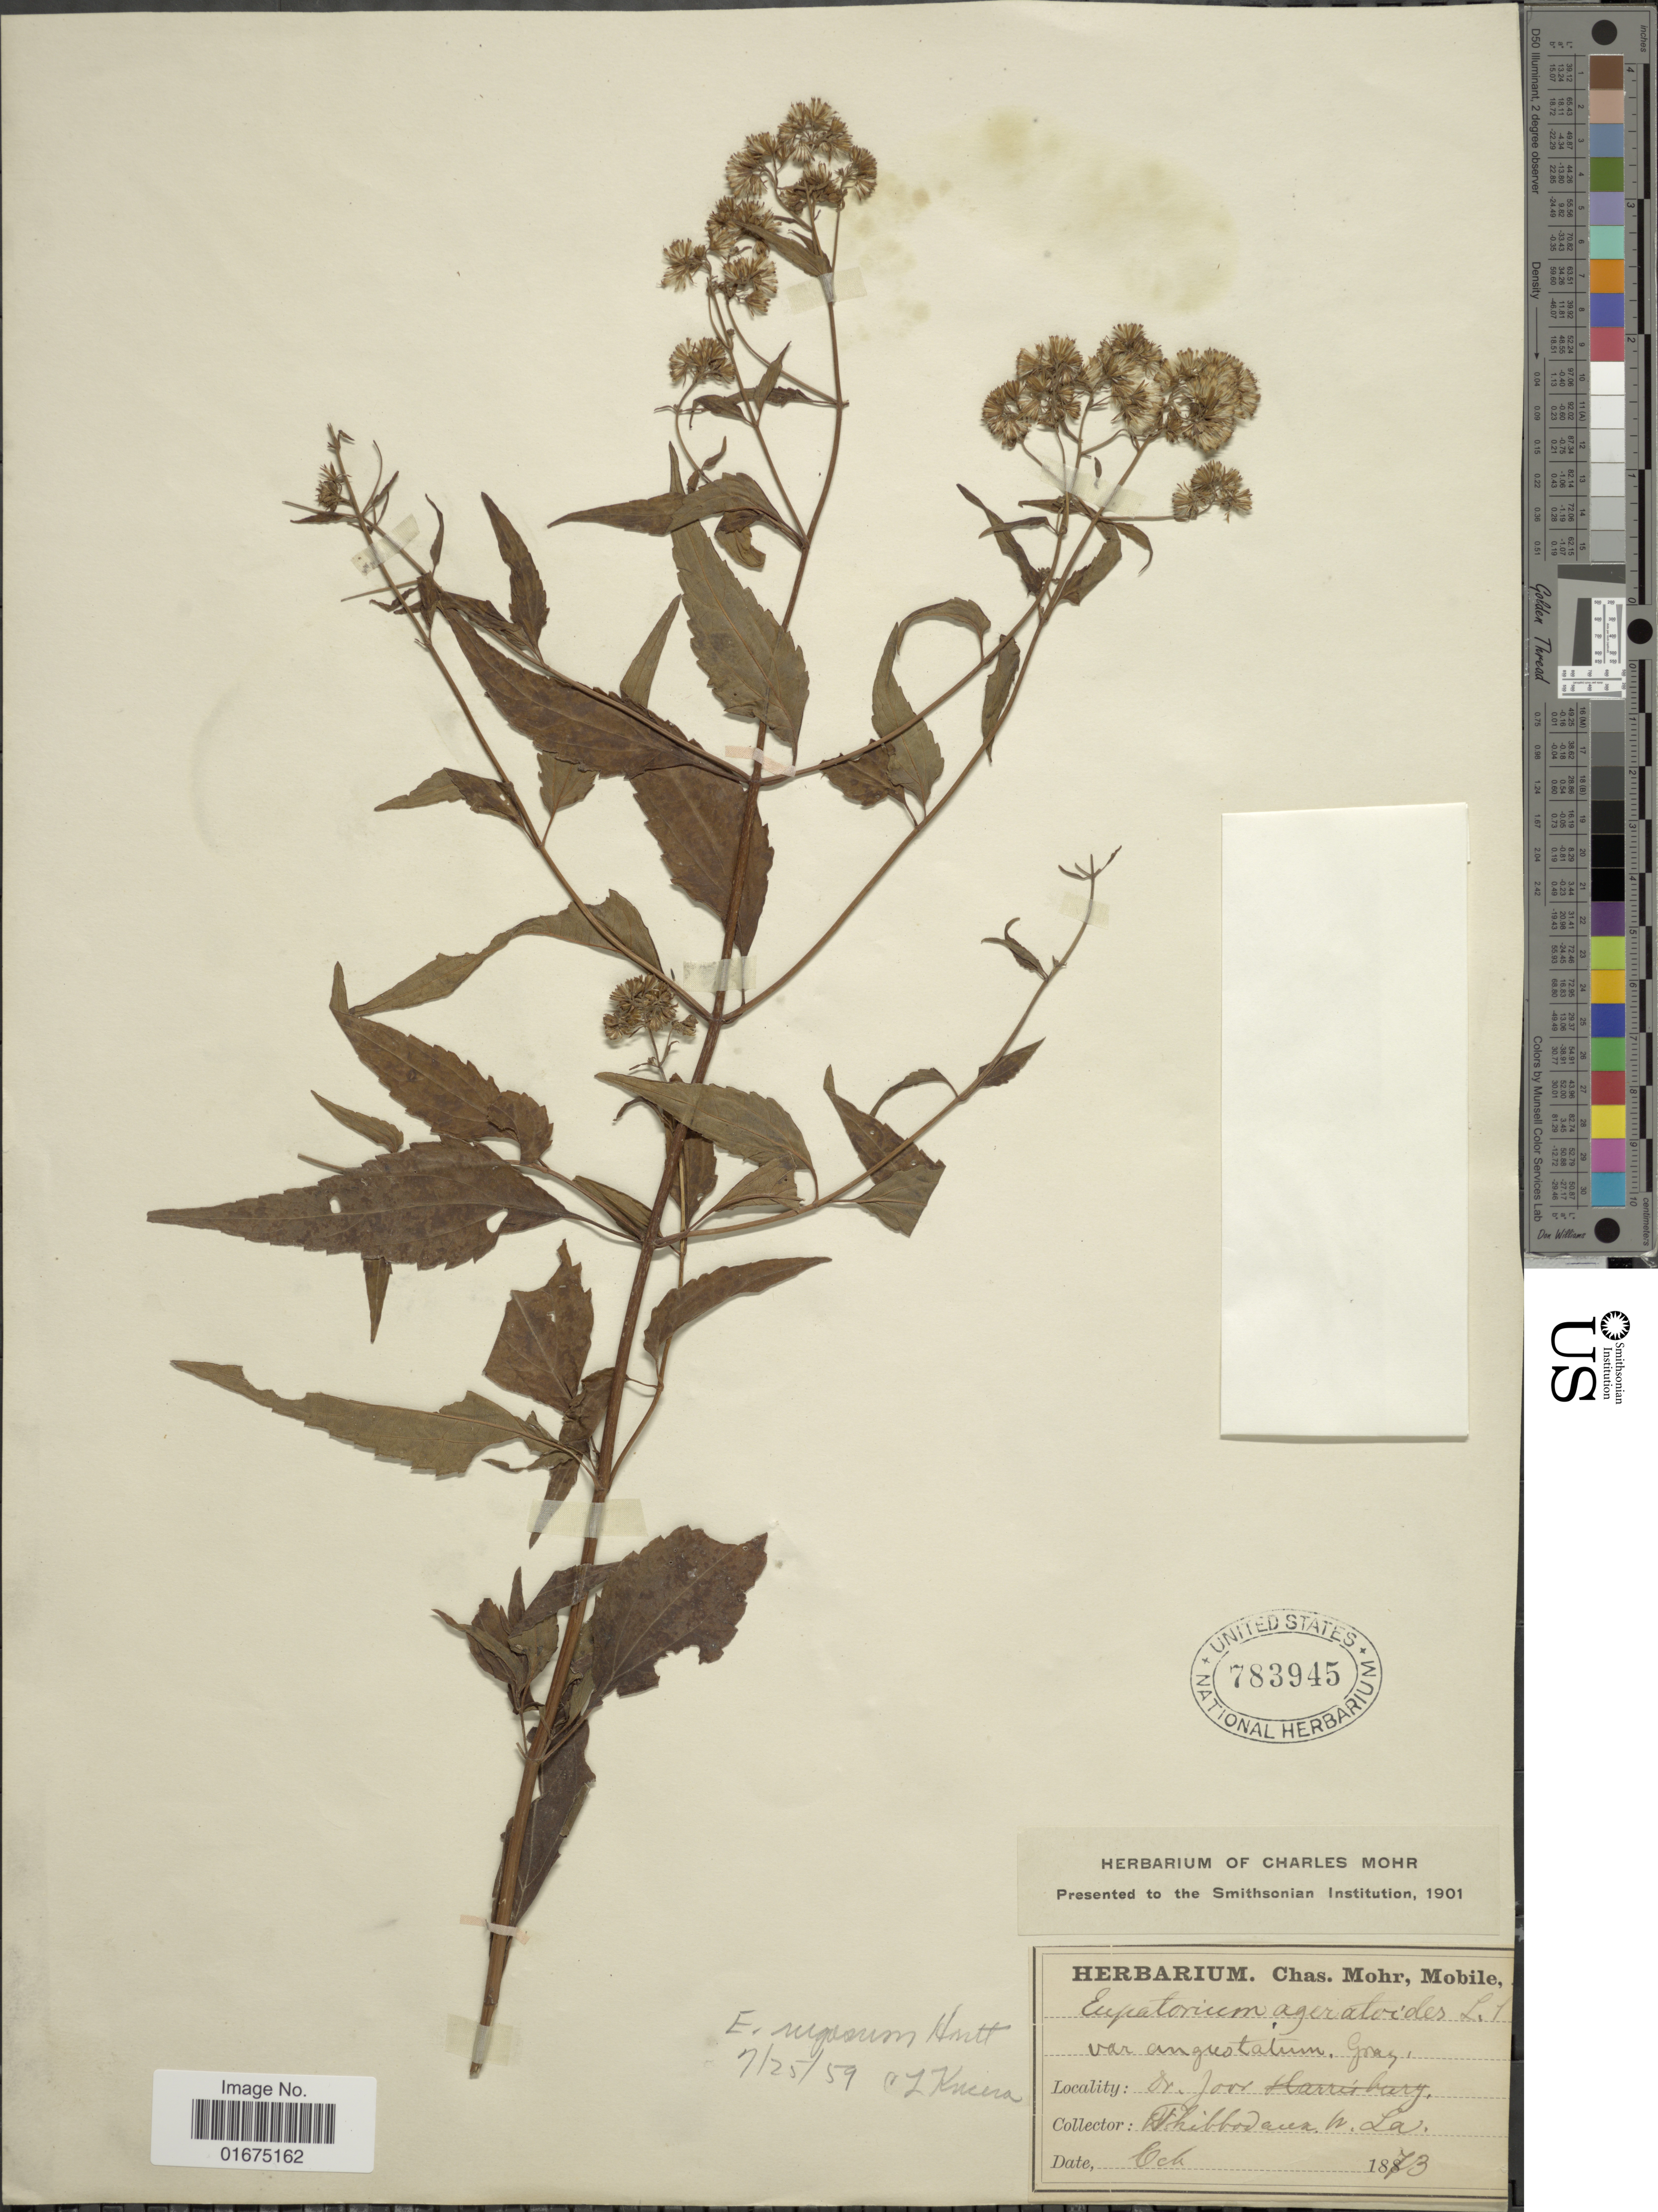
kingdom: Plantae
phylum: Tracheophyta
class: Magnoliopsida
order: Asterales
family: Asteraceae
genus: Ageratina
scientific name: Ageratina altissima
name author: (L.) R.M. King & H. Rob.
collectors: -. Joor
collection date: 1873-10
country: United States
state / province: Louisiana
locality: Thibbodaux W. La.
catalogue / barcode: US 783945